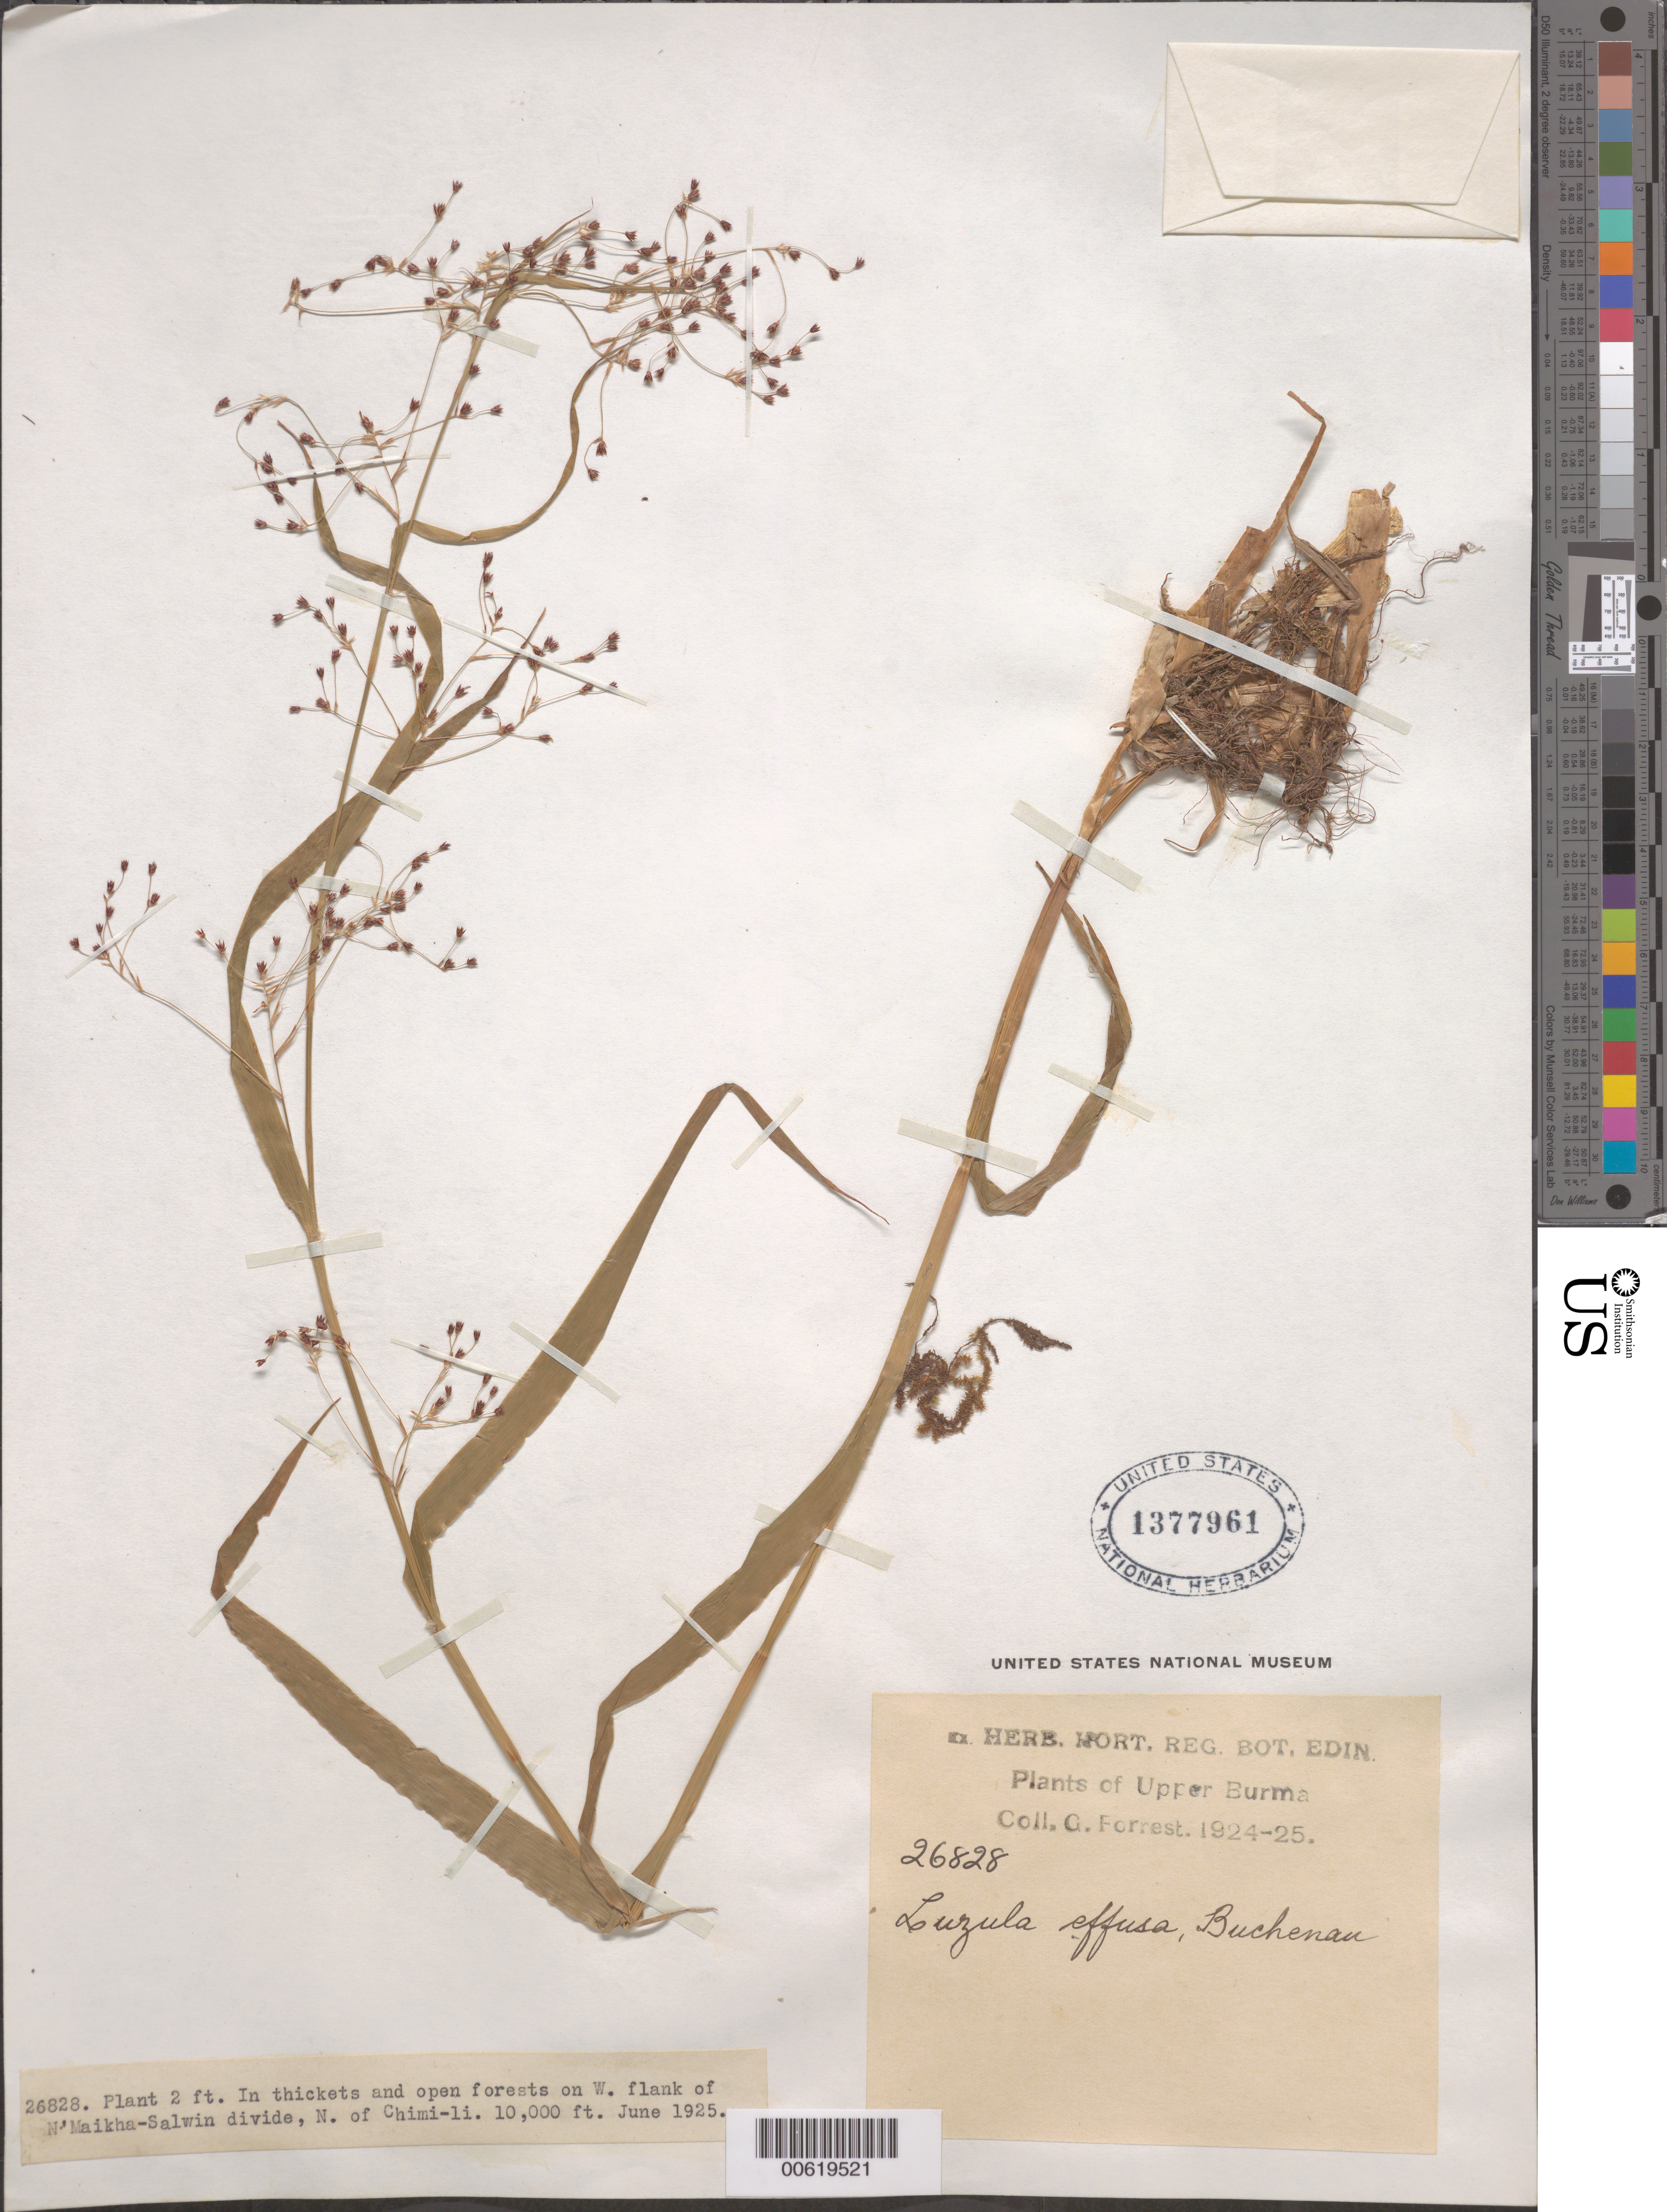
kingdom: Plantae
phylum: Tracheophyta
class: Liliopsida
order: Poales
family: Juncaceae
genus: Luzula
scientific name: Luzula effusa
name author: Buchenau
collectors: G. Forrest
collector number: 26828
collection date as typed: Jun 1925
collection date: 1925-06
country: Myanmar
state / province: Kachin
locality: W. flank of N' Maikha- Salwin divide, N. of Chimi- li.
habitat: In thickets and open forests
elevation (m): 3048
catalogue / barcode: US 1377961